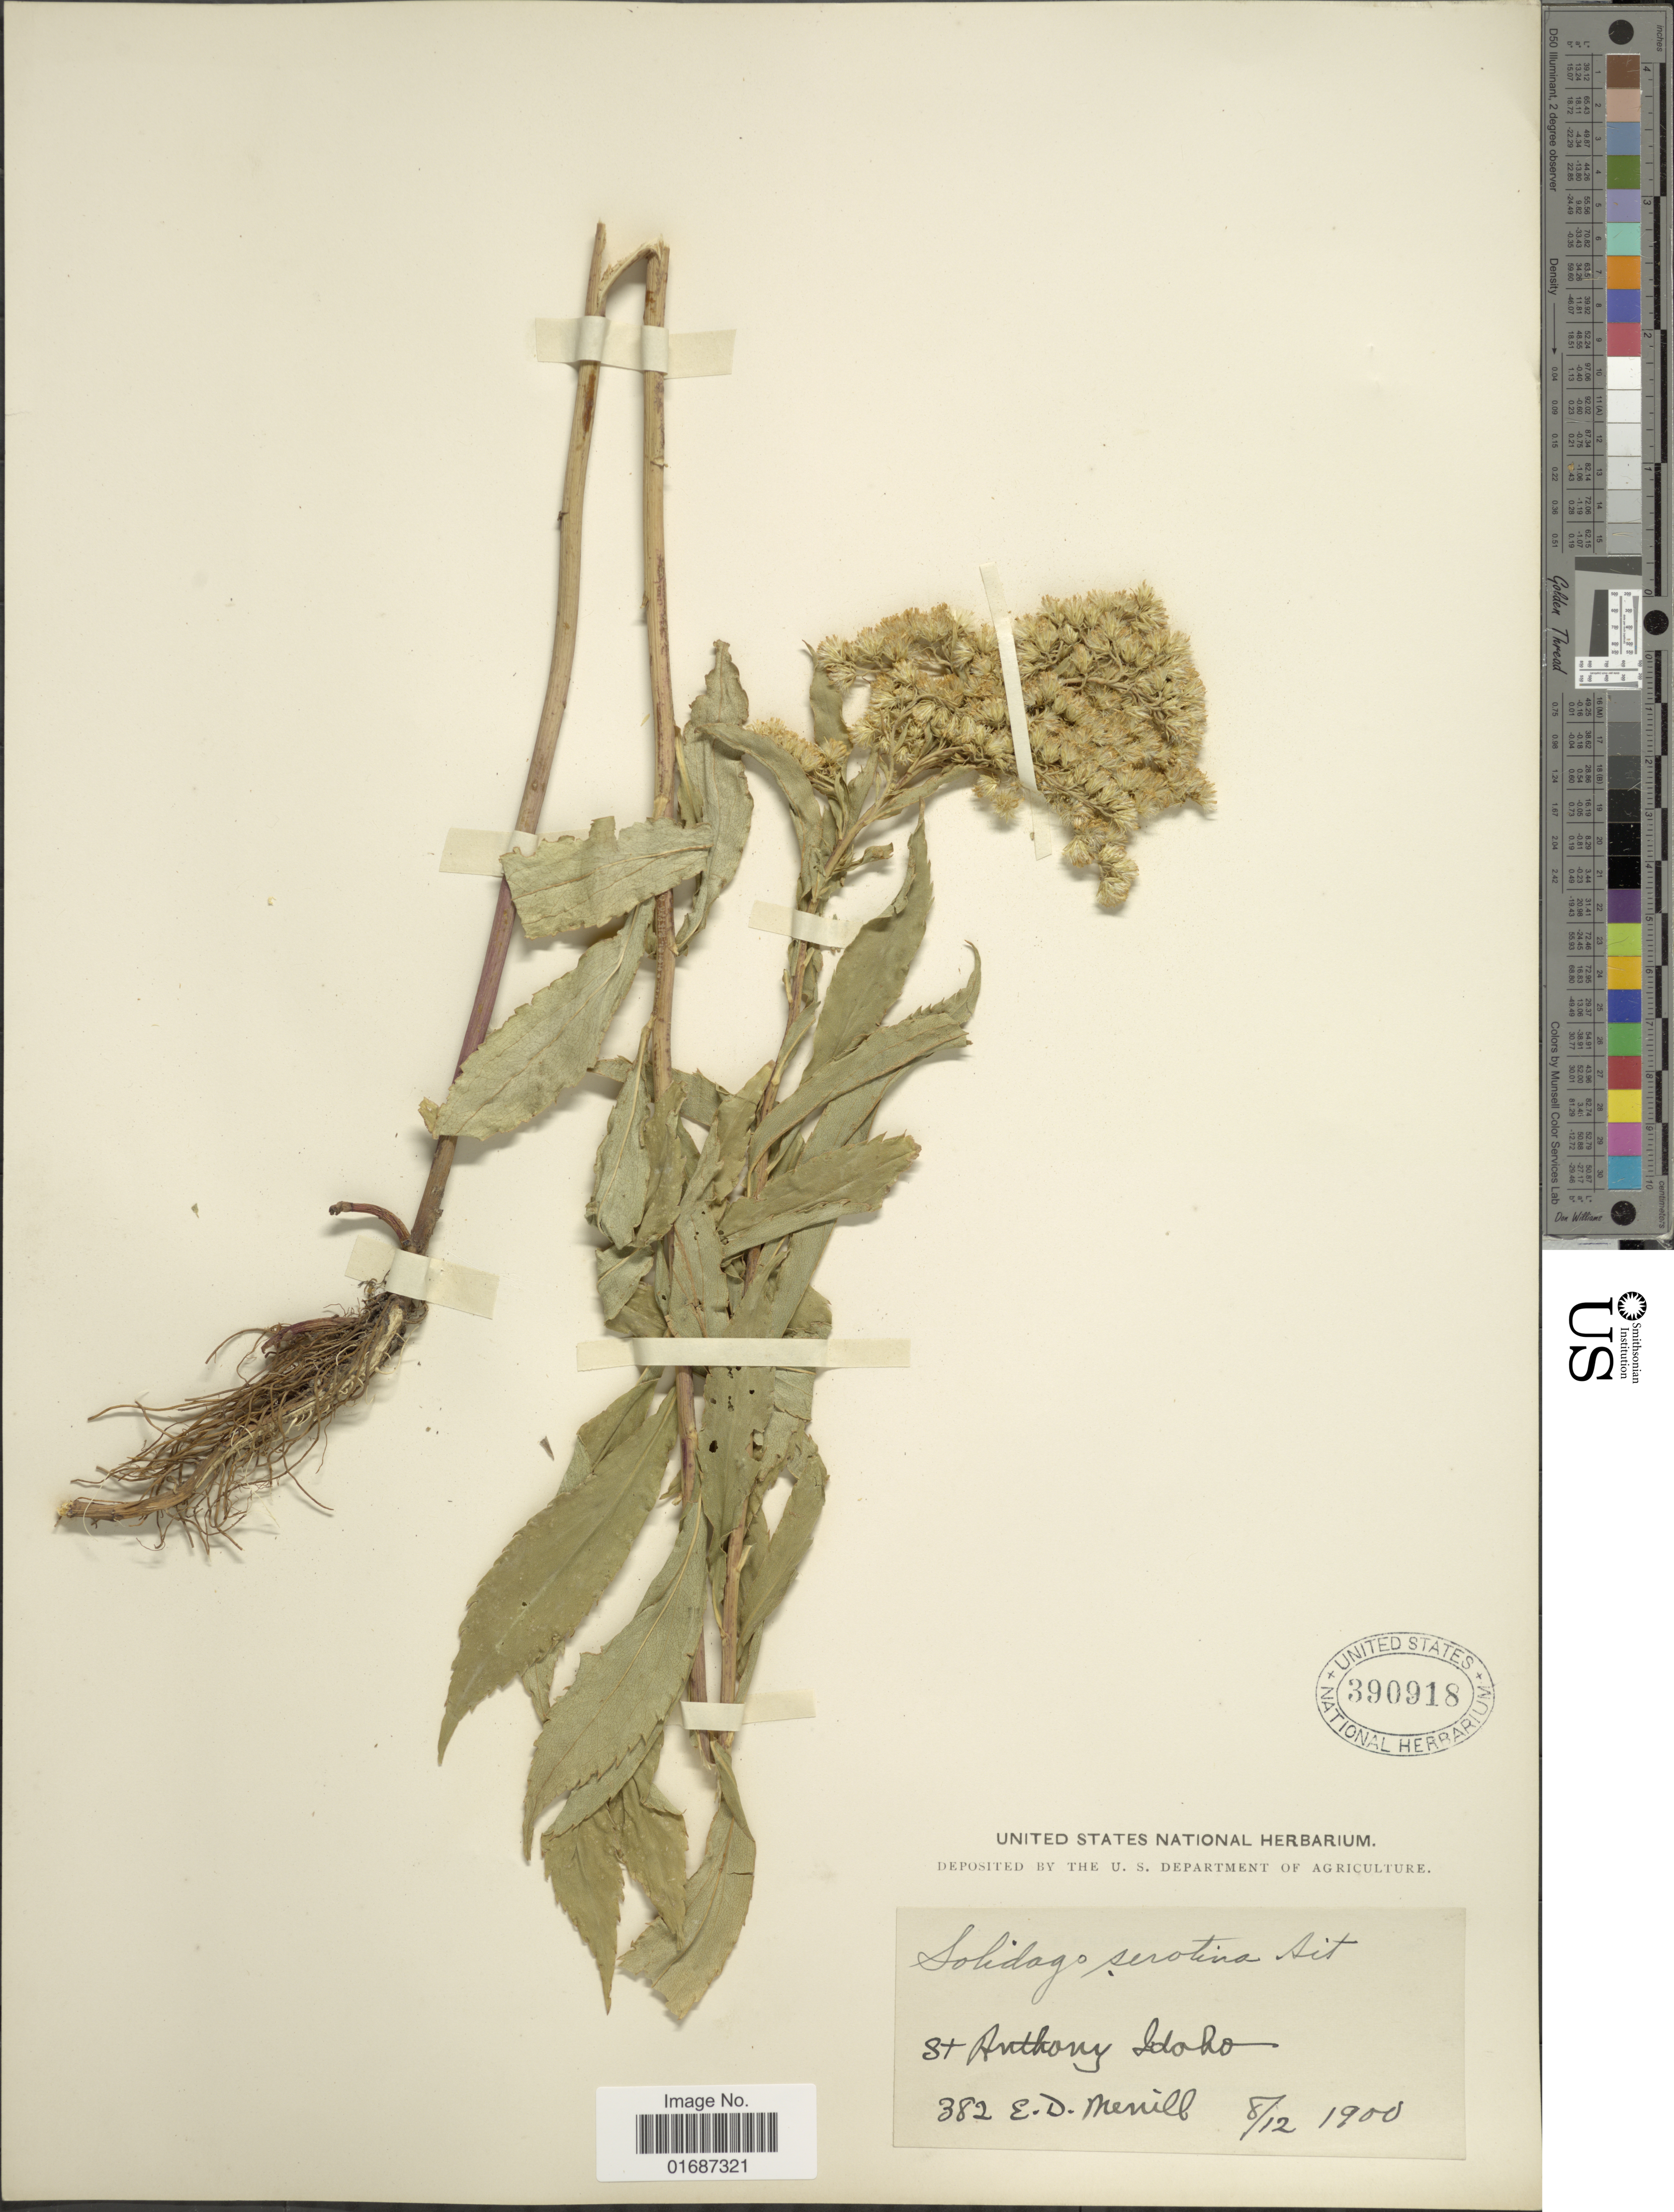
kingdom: Plantae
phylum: Tracheophyta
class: Magnoliopsida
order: Asterales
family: Asteraceae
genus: Solidago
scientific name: Solidago gigantea var. leiophylla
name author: Fernald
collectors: E. D. Merrill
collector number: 382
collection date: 1900-08-12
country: United States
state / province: Idaho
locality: St. Anthony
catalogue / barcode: US 390918